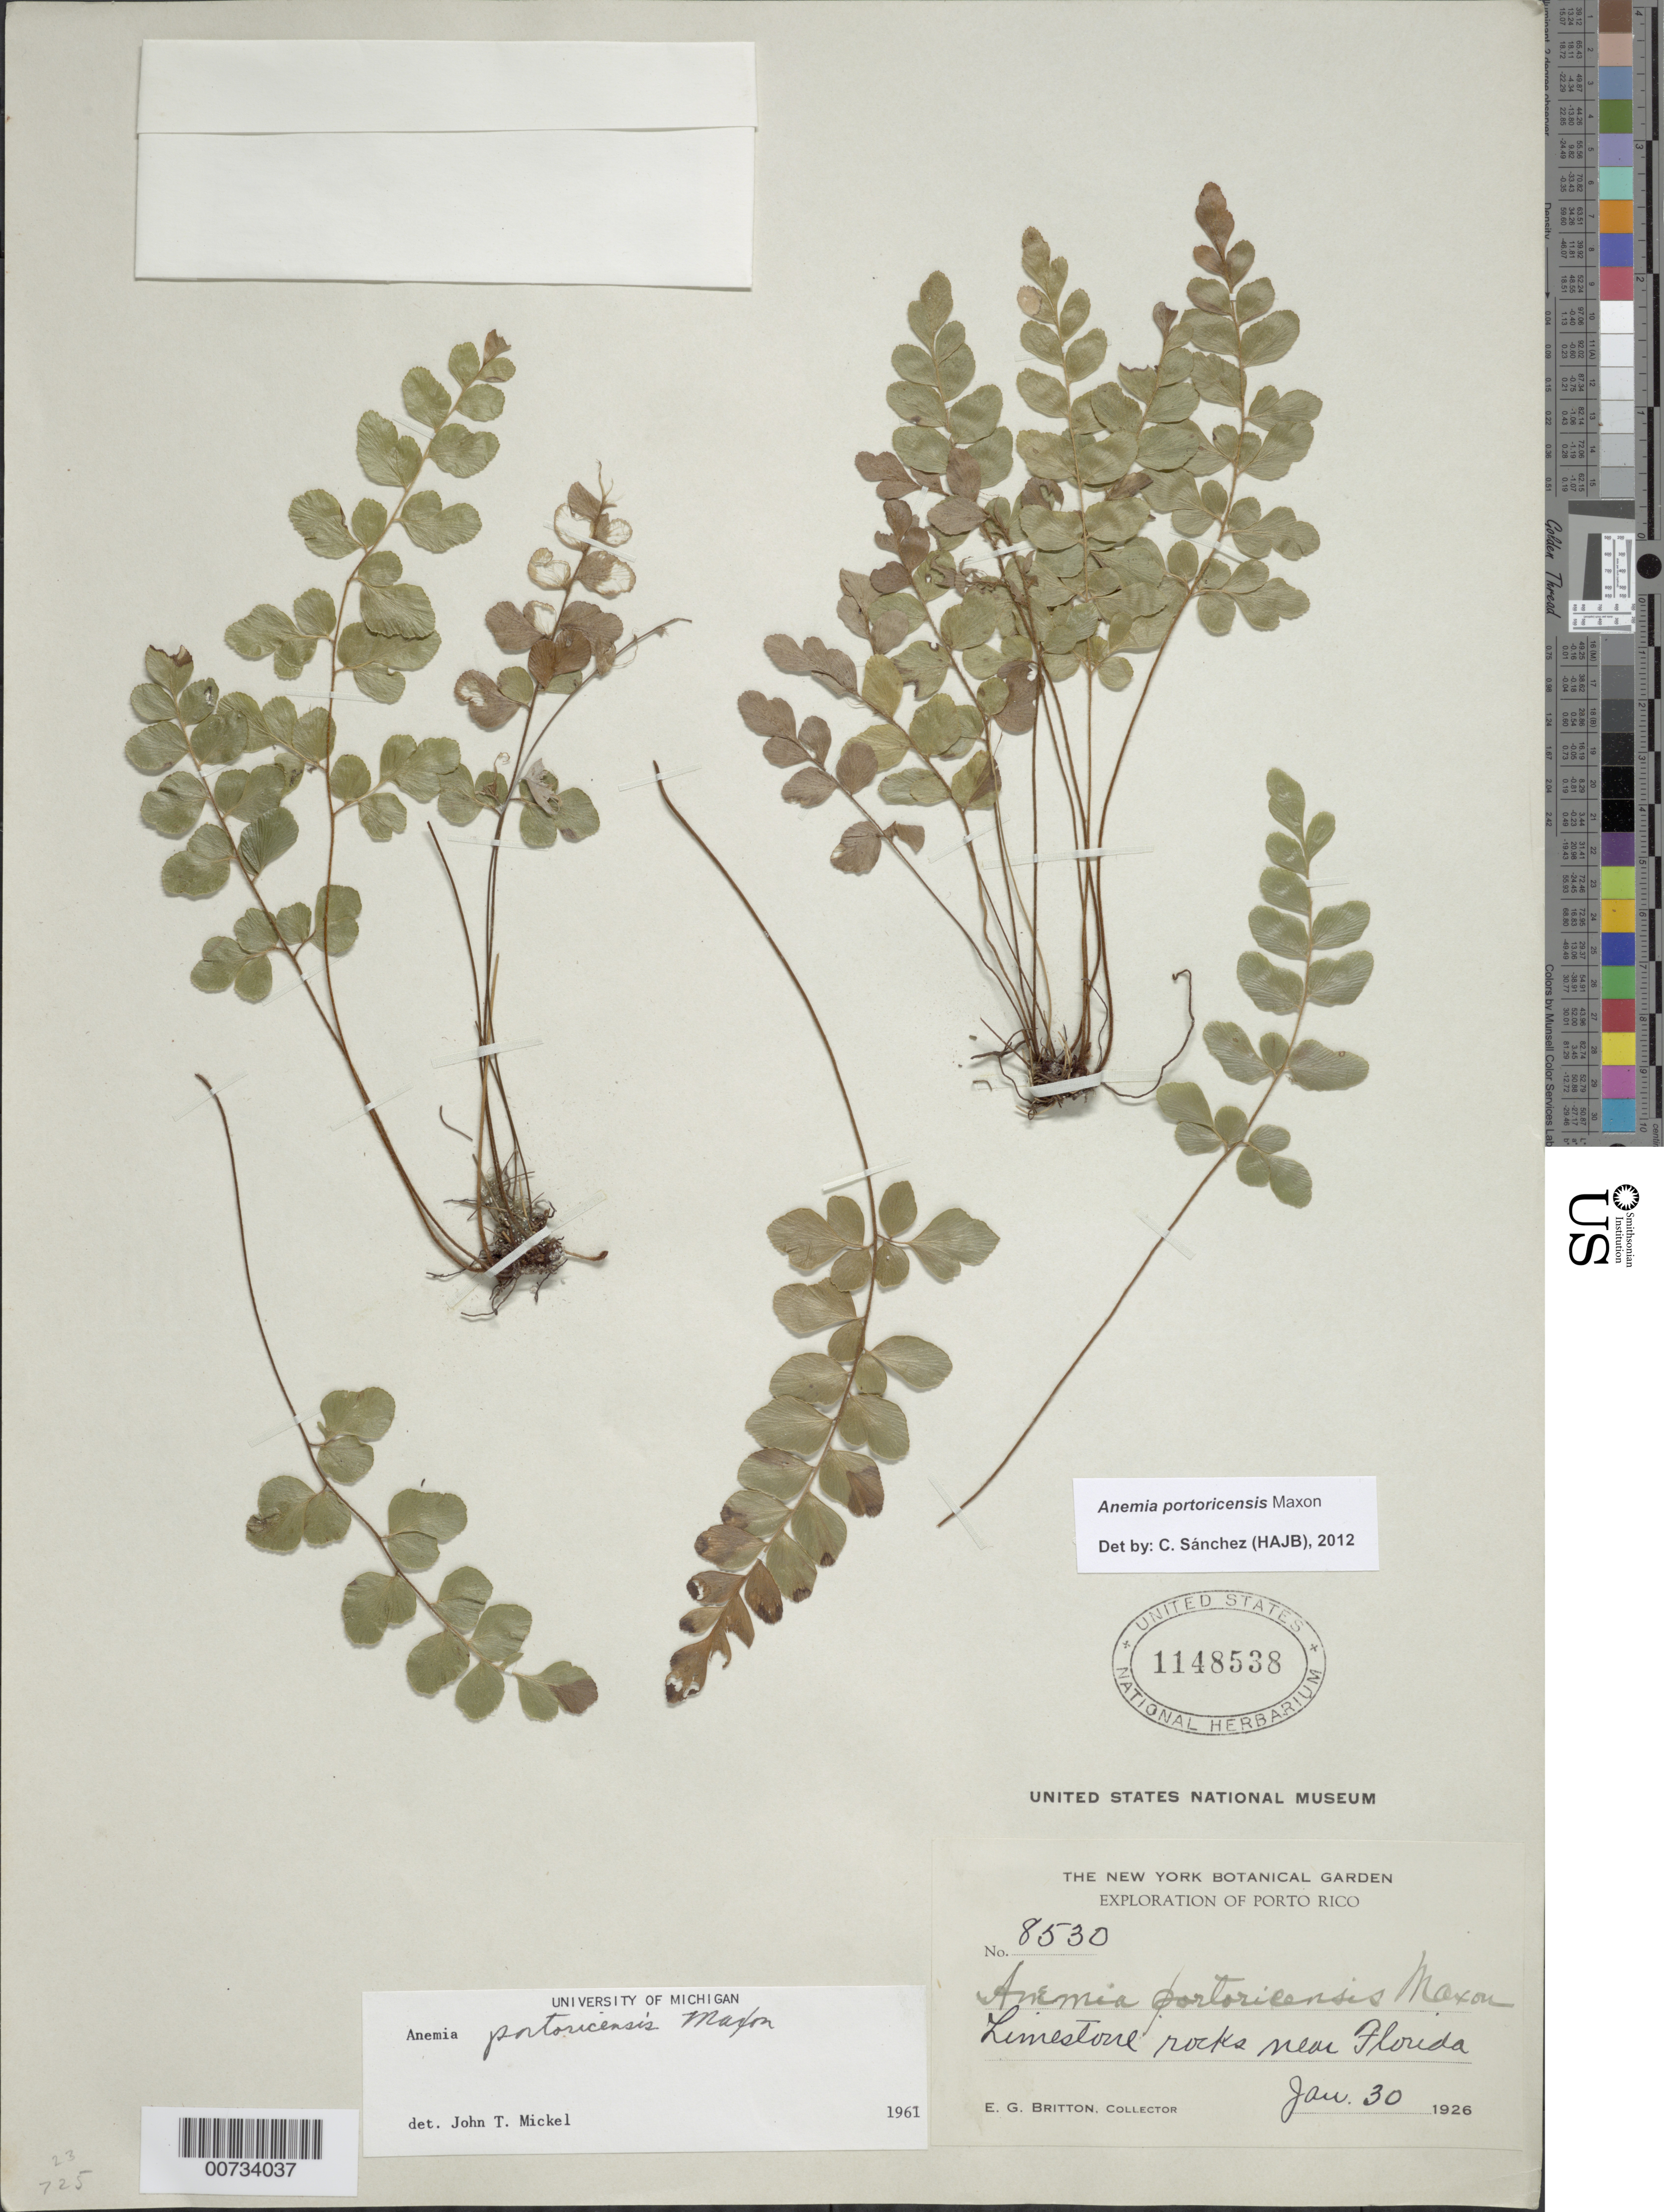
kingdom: Plantae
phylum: Tracheophyta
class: Polypodiopsida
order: Schizaeales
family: Anemiaceae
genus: Anemia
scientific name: Anemia portoricensis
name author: Maxon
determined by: Mickel, J. T., (NY), New York Botanical Garden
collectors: E. G. Britton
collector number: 8530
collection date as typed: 30 Jan 1926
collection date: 1926-01-30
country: Puerto Rico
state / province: Florida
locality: Florida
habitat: Limestone rocks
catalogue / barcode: US 1148538